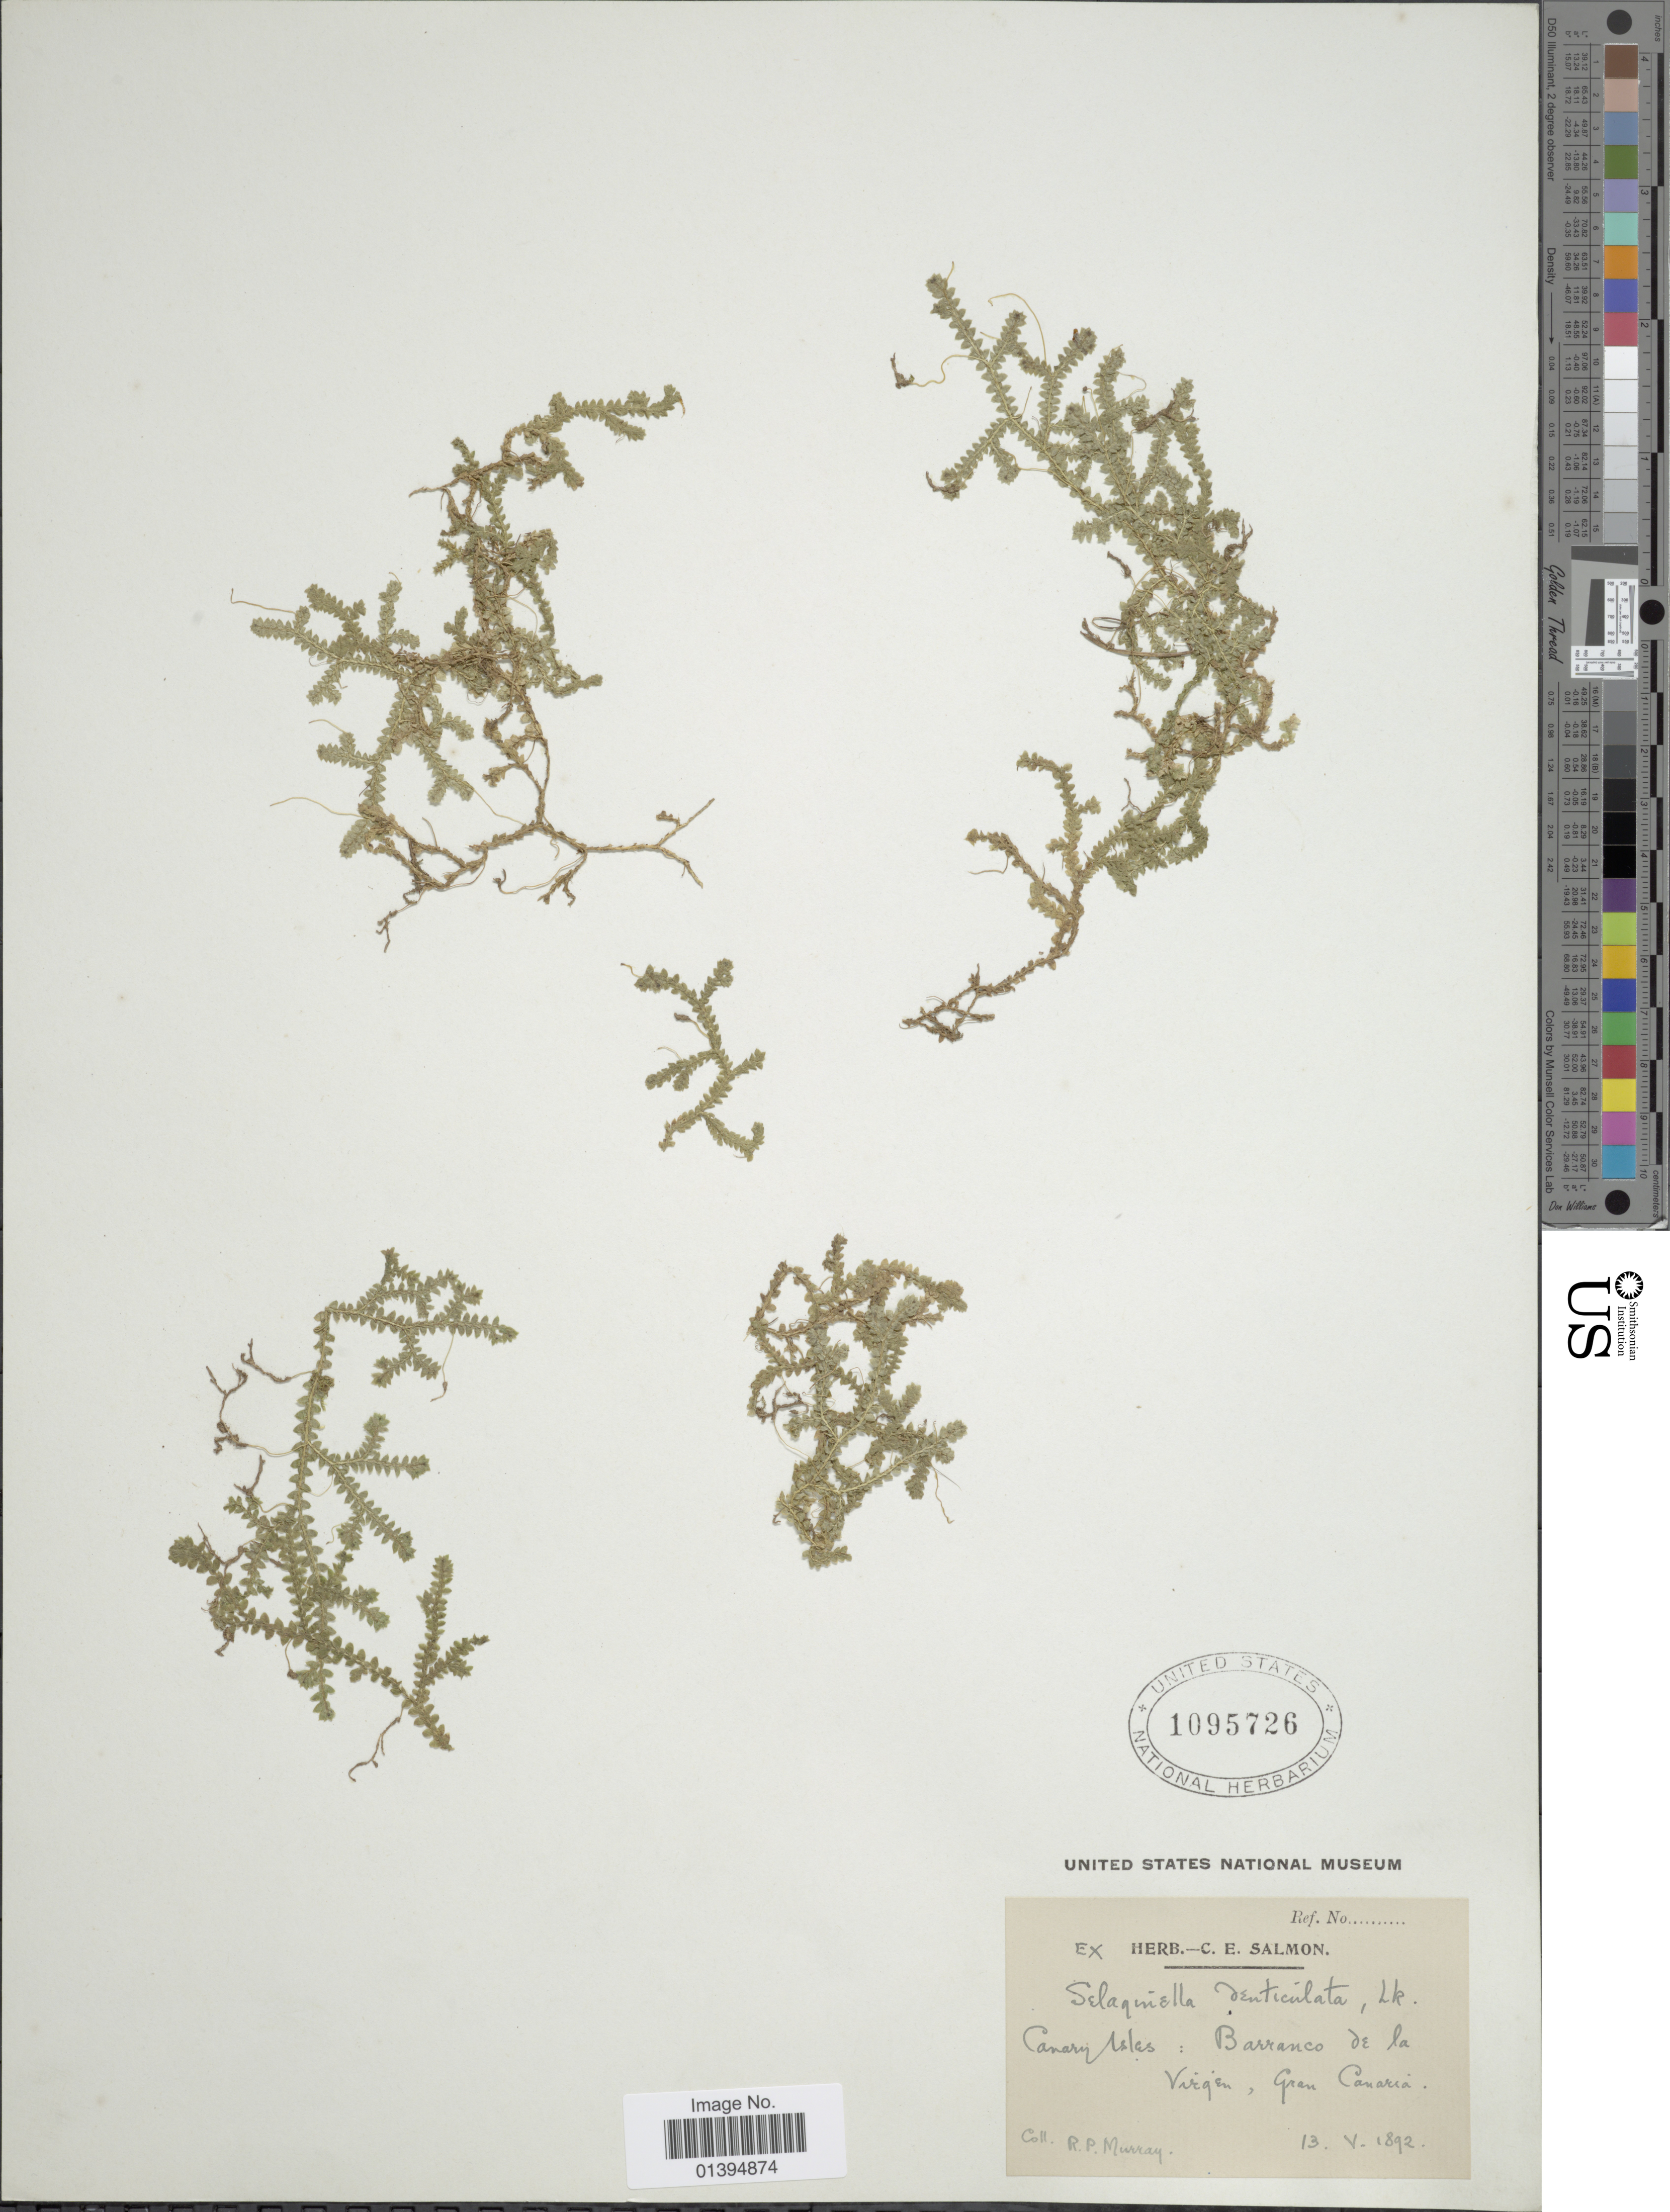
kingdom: Plantae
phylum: Tracheophyta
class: Lycopodiopsida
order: Selaginellales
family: Selaginellaceae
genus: Selaginella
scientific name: Selaginella denticulata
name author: (L.) Spring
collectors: R. P. Murray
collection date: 1892-05-13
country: Spain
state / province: Canarias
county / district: Las Palmas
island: Grand Canary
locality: Canary Islands: Barranco de la Virgen, Gran Canaria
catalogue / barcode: US 1095726